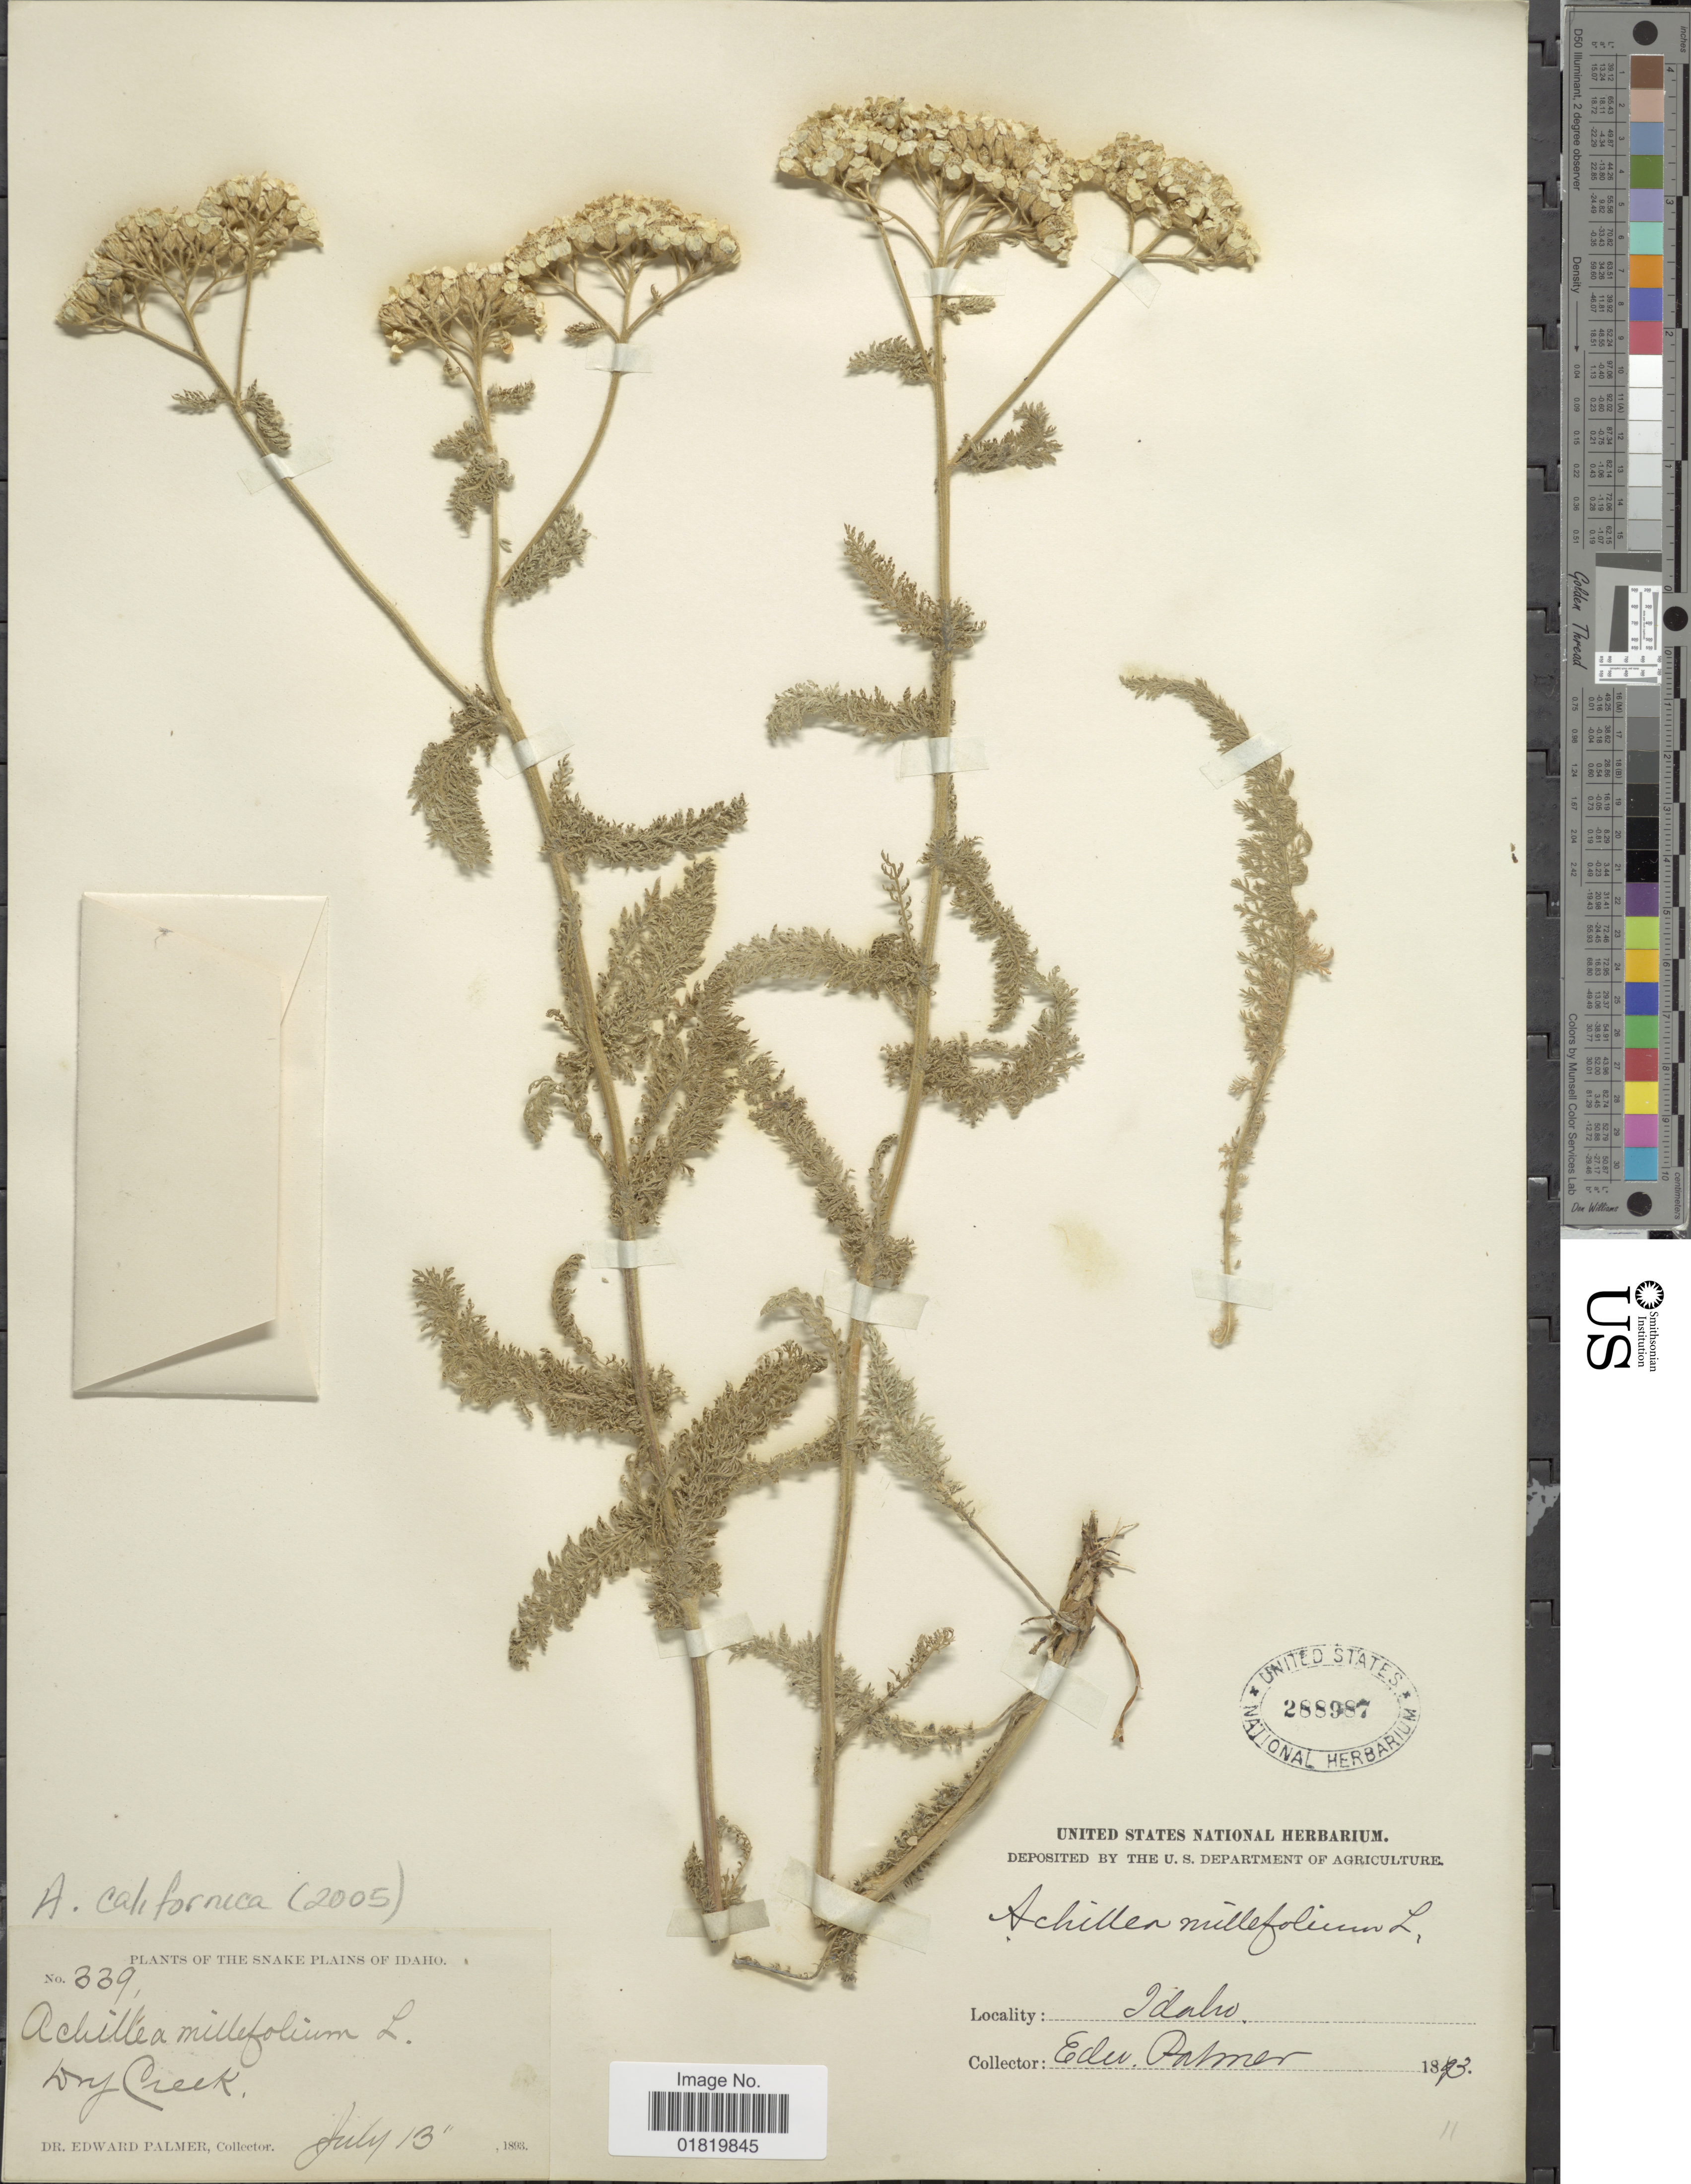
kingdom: Plantae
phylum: Tracheophyta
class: Magnoliopsida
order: Asterales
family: Asteraceae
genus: Achillea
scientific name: Achillea californica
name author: Pollard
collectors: E. Palmer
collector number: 339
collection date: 1893-07-13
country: United States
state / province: Idaho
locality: Snake plains of Idaho. Dry Creek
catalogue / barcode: US 288987